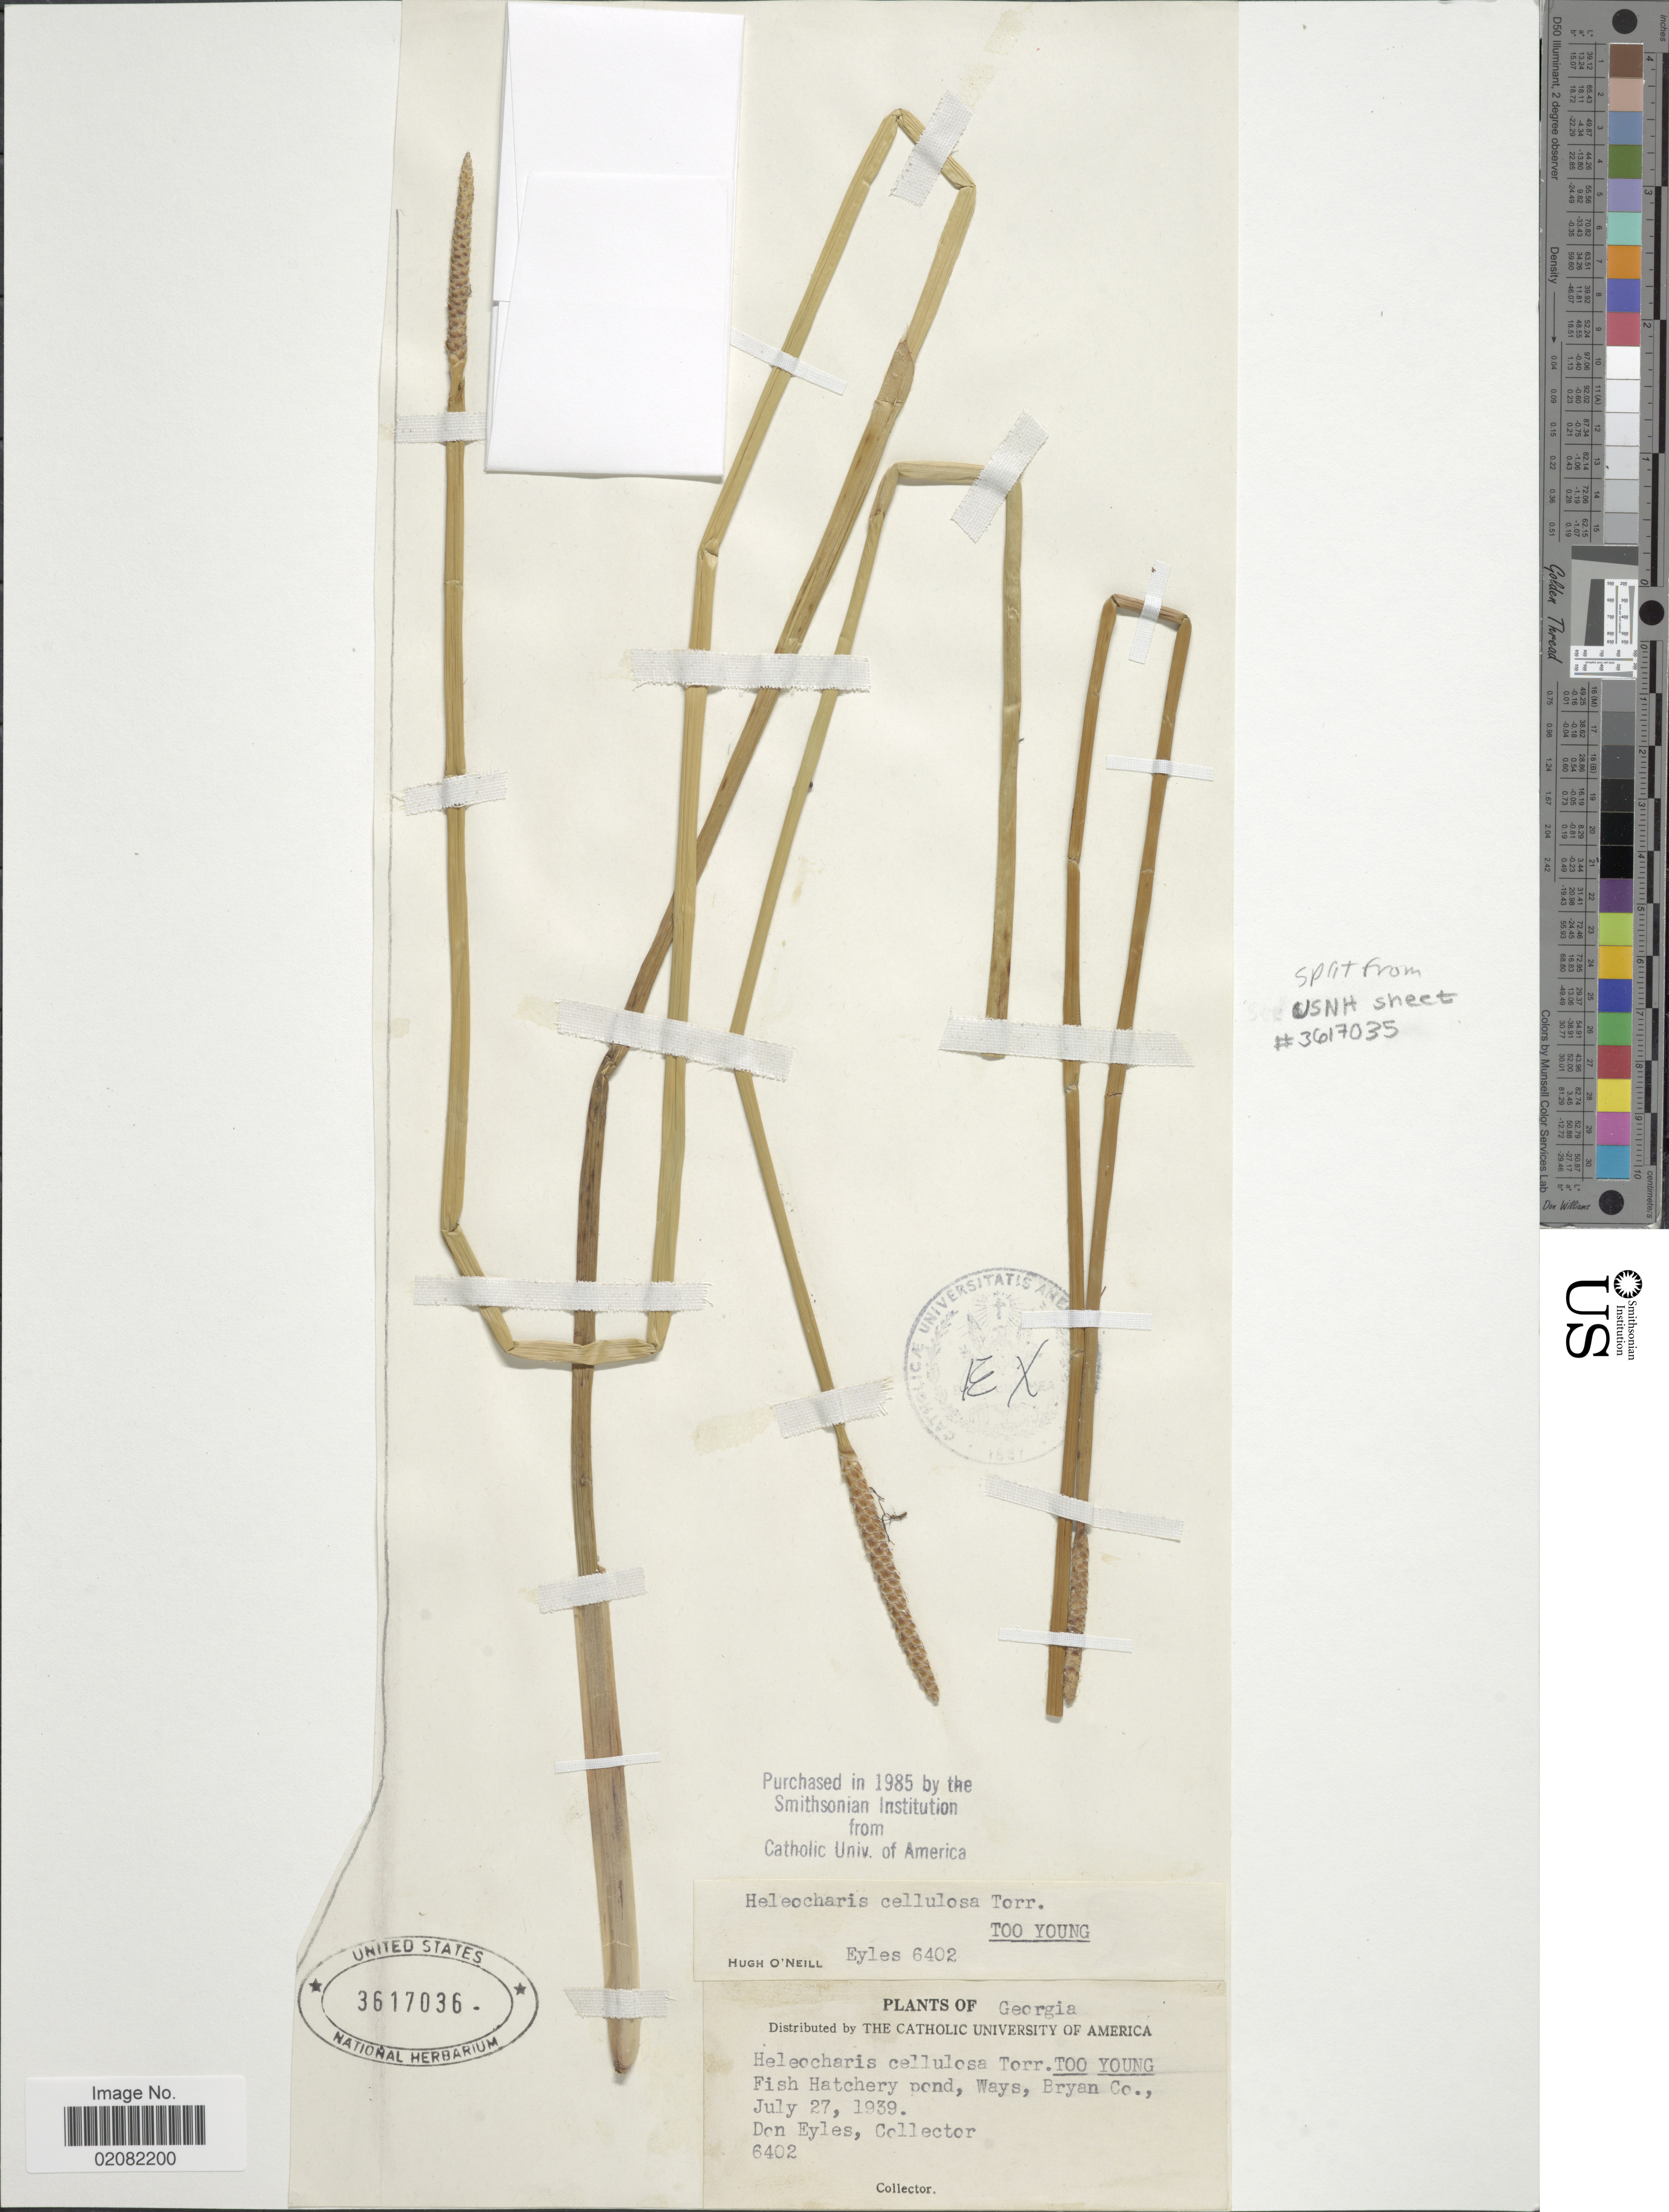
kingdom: Plantae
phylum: Tracheophyta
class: Liliopsida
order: Poales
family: Cyperaceae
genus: Eleocharis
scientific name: Eleocharis cellulosa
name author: Torr.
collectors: D. Eyles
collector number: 6402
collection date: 1939-07-27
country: United States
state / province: Georgia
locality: Fish Hatchery pond, Ways, Bryan Co.,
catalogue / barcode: US 3617036